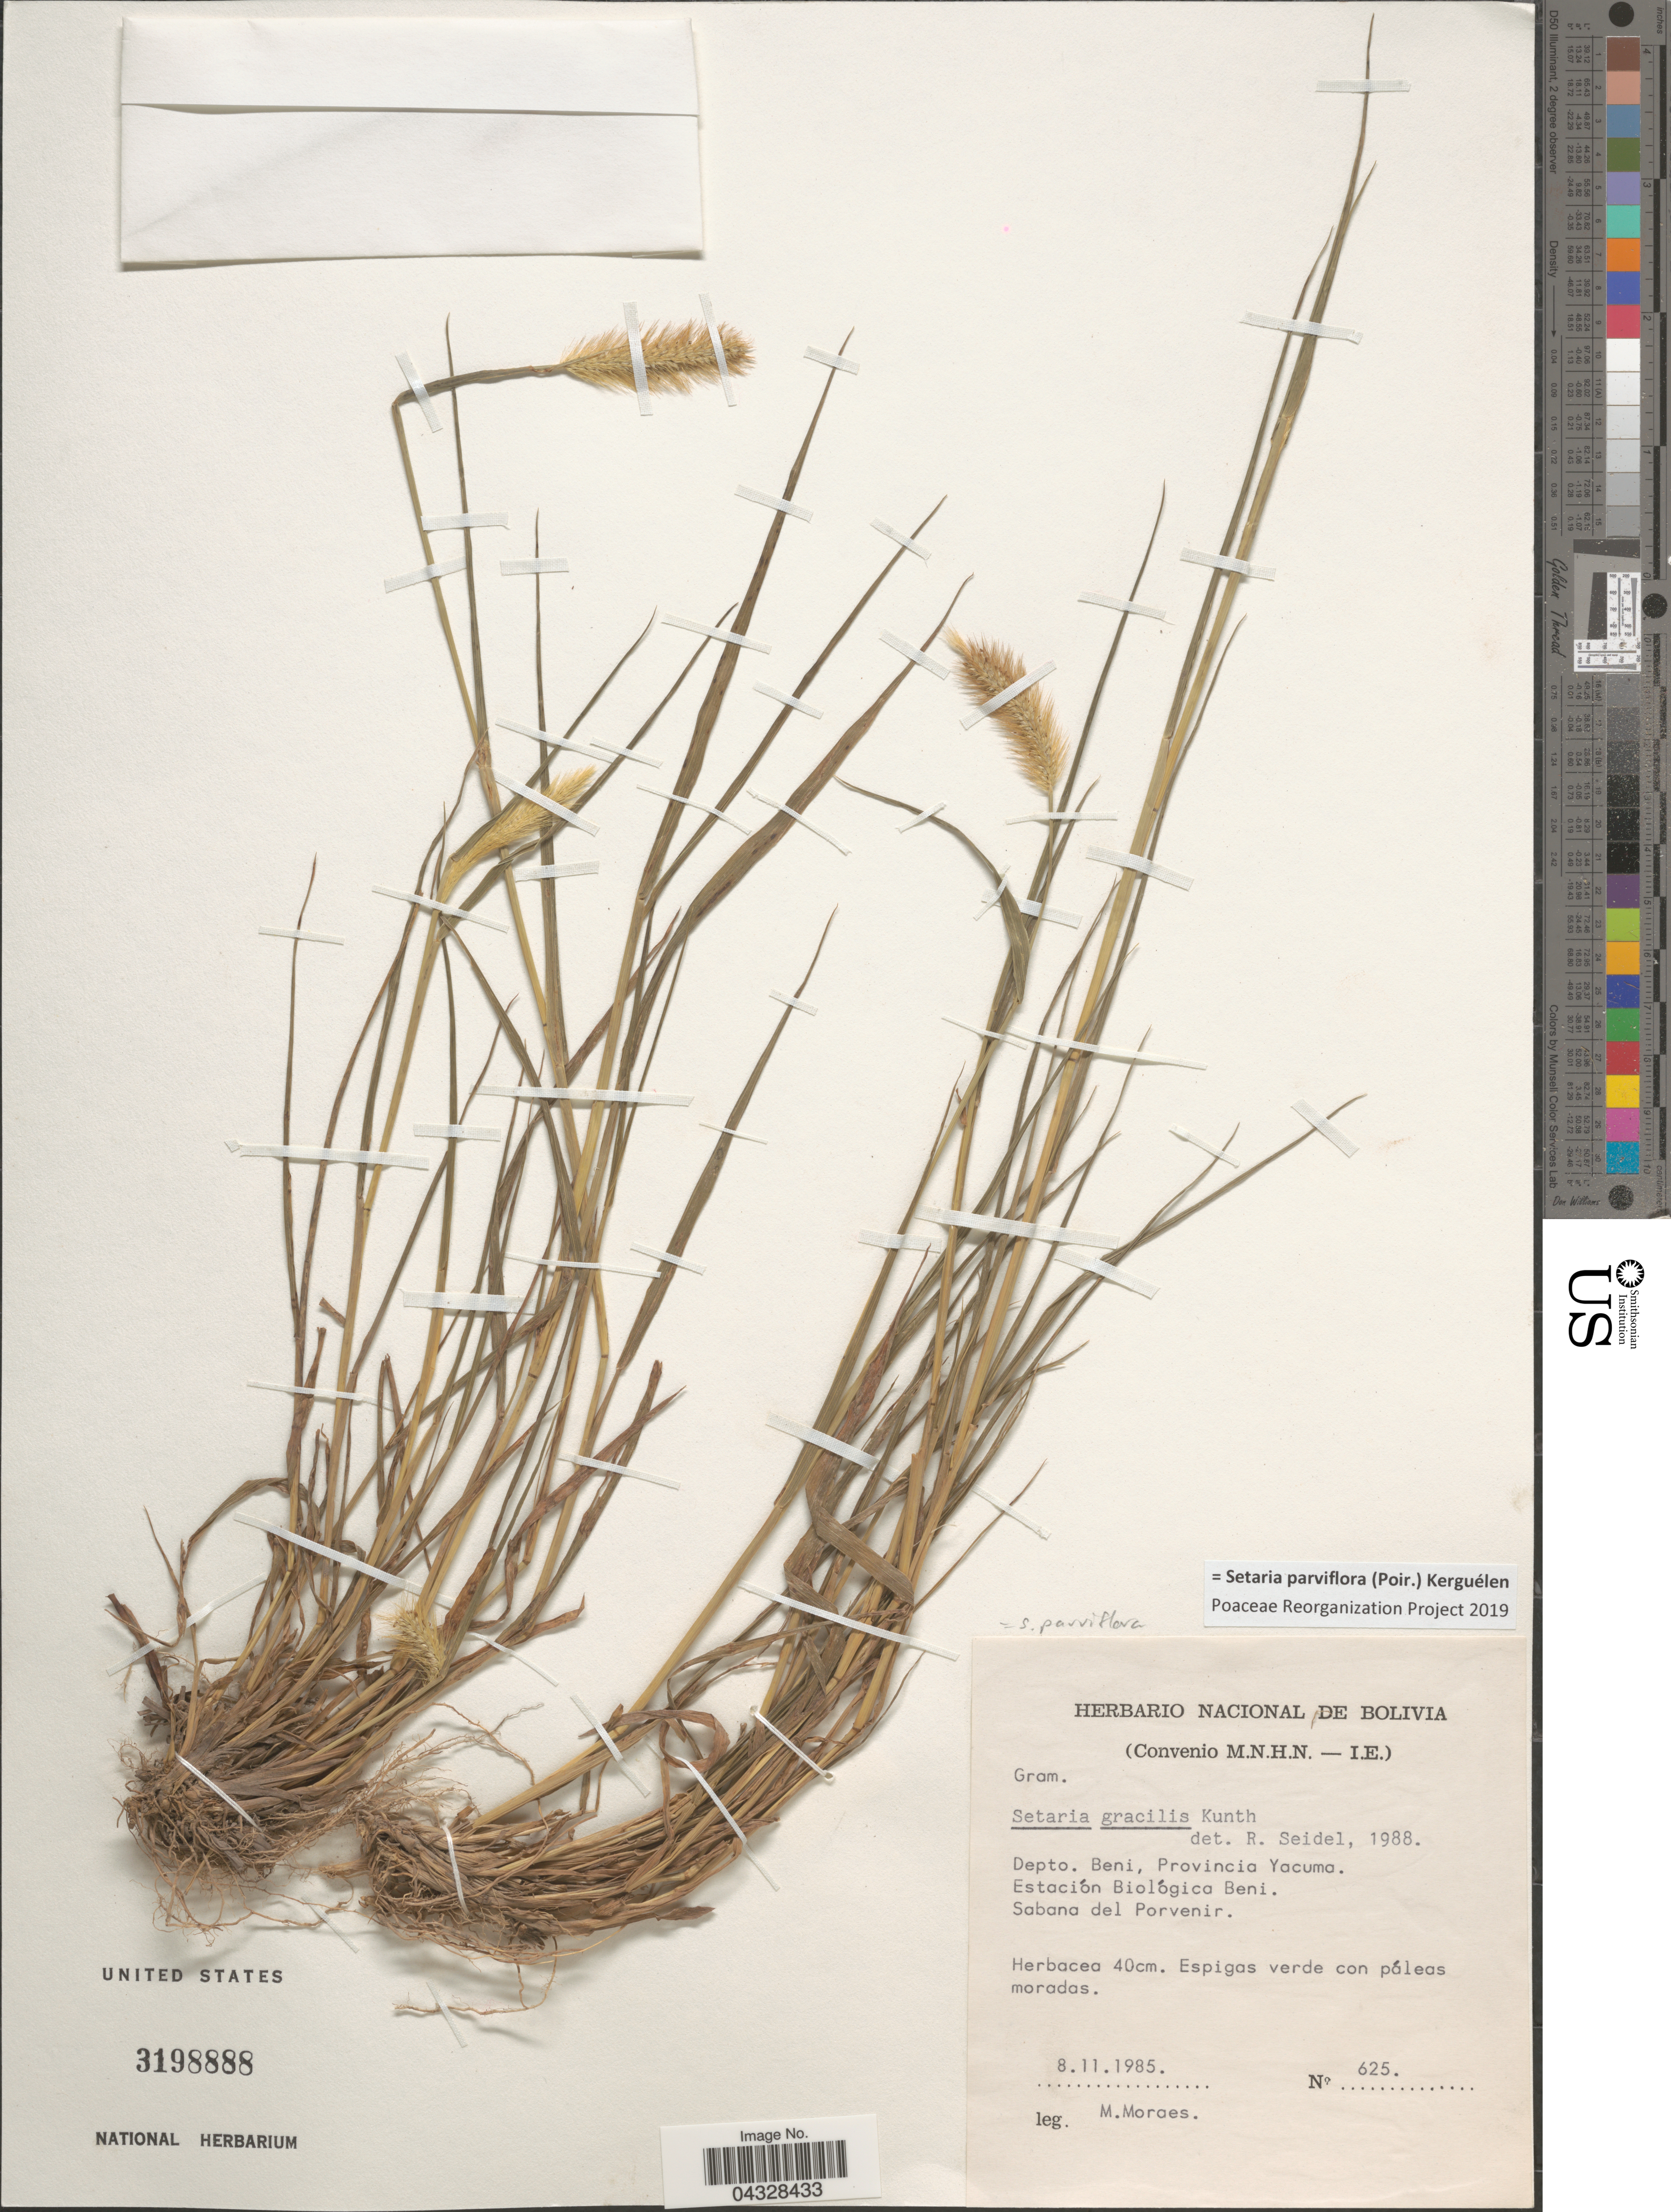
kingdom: Plantae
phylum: Tracheophyta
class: Liliopsida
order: Poales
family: Poaceae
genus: Setaria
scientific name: Setaria parviflora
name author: (Poir.) Kerguélen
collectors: M. Moraes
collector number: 625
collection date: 1985-11-08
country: Bolivia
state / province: Beni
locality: Depto. Beni, Provincia Yacuma. Estación Biológica Beni. Sabana del Porvenir.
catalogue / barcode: US 3198888